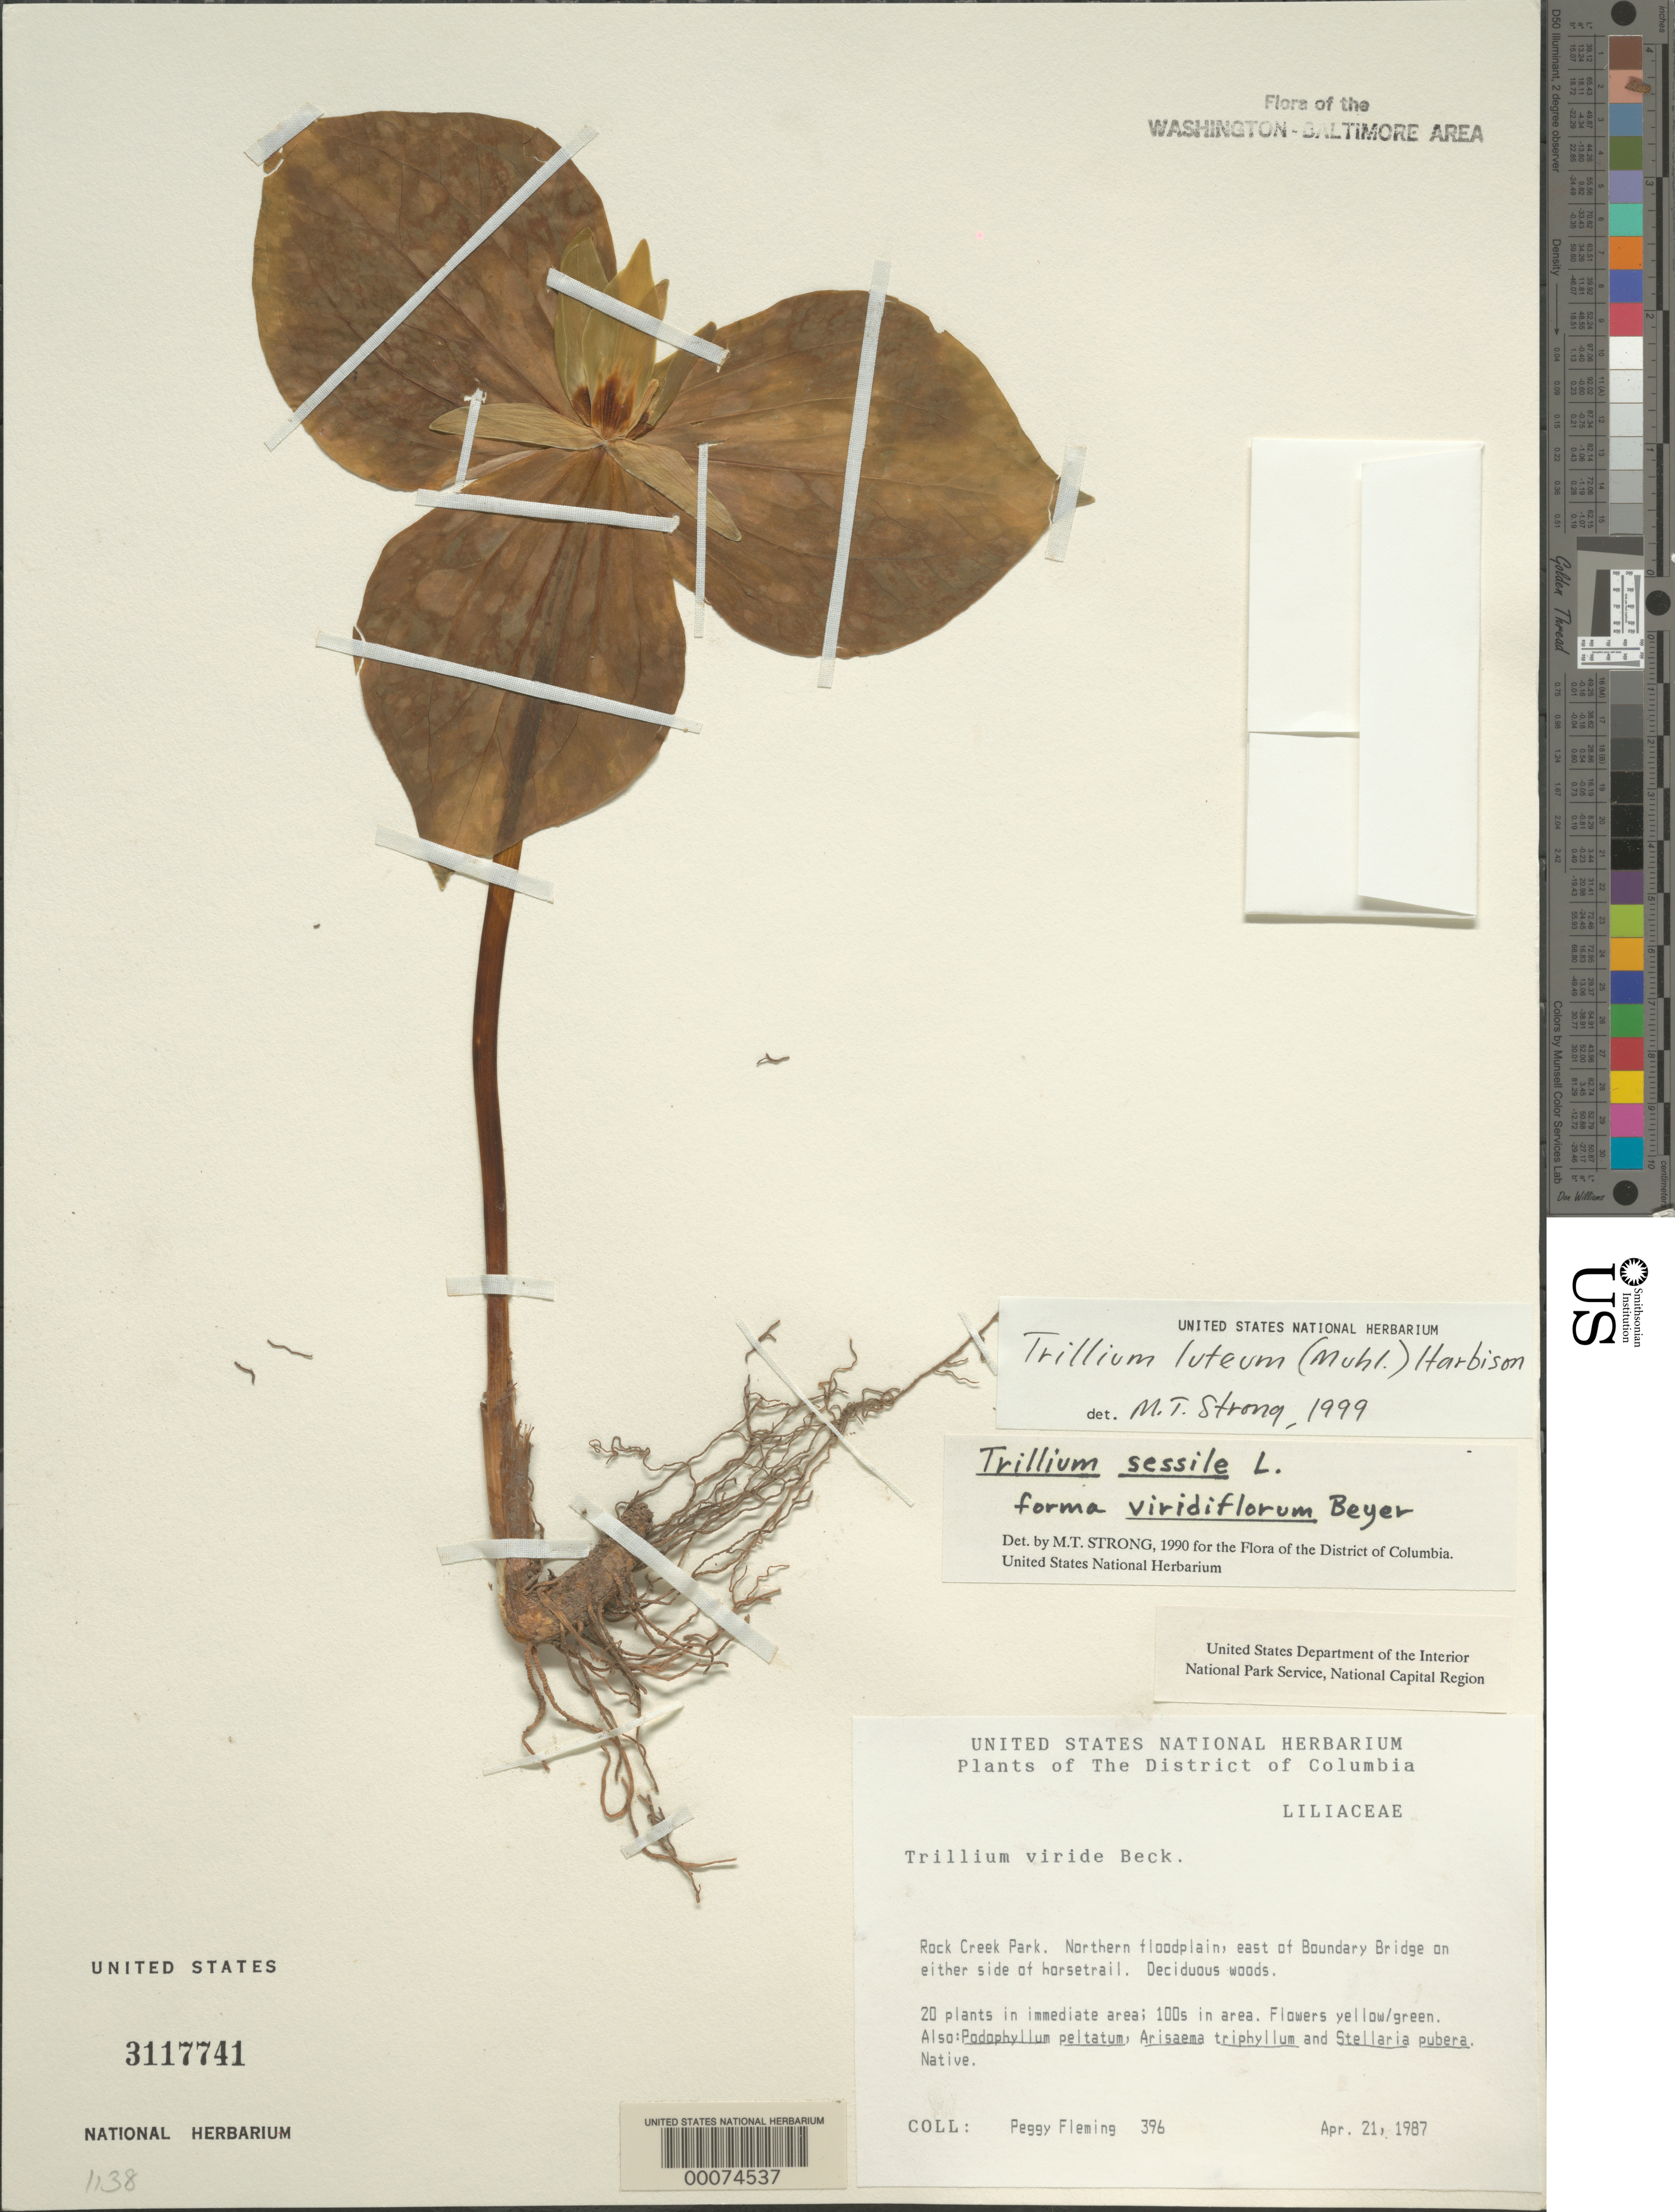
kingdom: Plantae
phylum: Tracheophyta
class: Liliopsida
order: Liliales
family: Melanthiaceae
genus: Trillium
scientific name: Trillium luteum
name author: Harb.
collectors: P. Fleming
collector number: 396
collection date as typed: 21 Apr 1987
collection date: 1987-04-21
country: United States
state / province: District of Columbia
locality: Rock Creek Park. Northern floodplain, east of Boundary Bridge on either side of horsetrail. Rock Creek Park and vicinity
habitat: Deciduous woods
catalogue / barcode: US 3117741